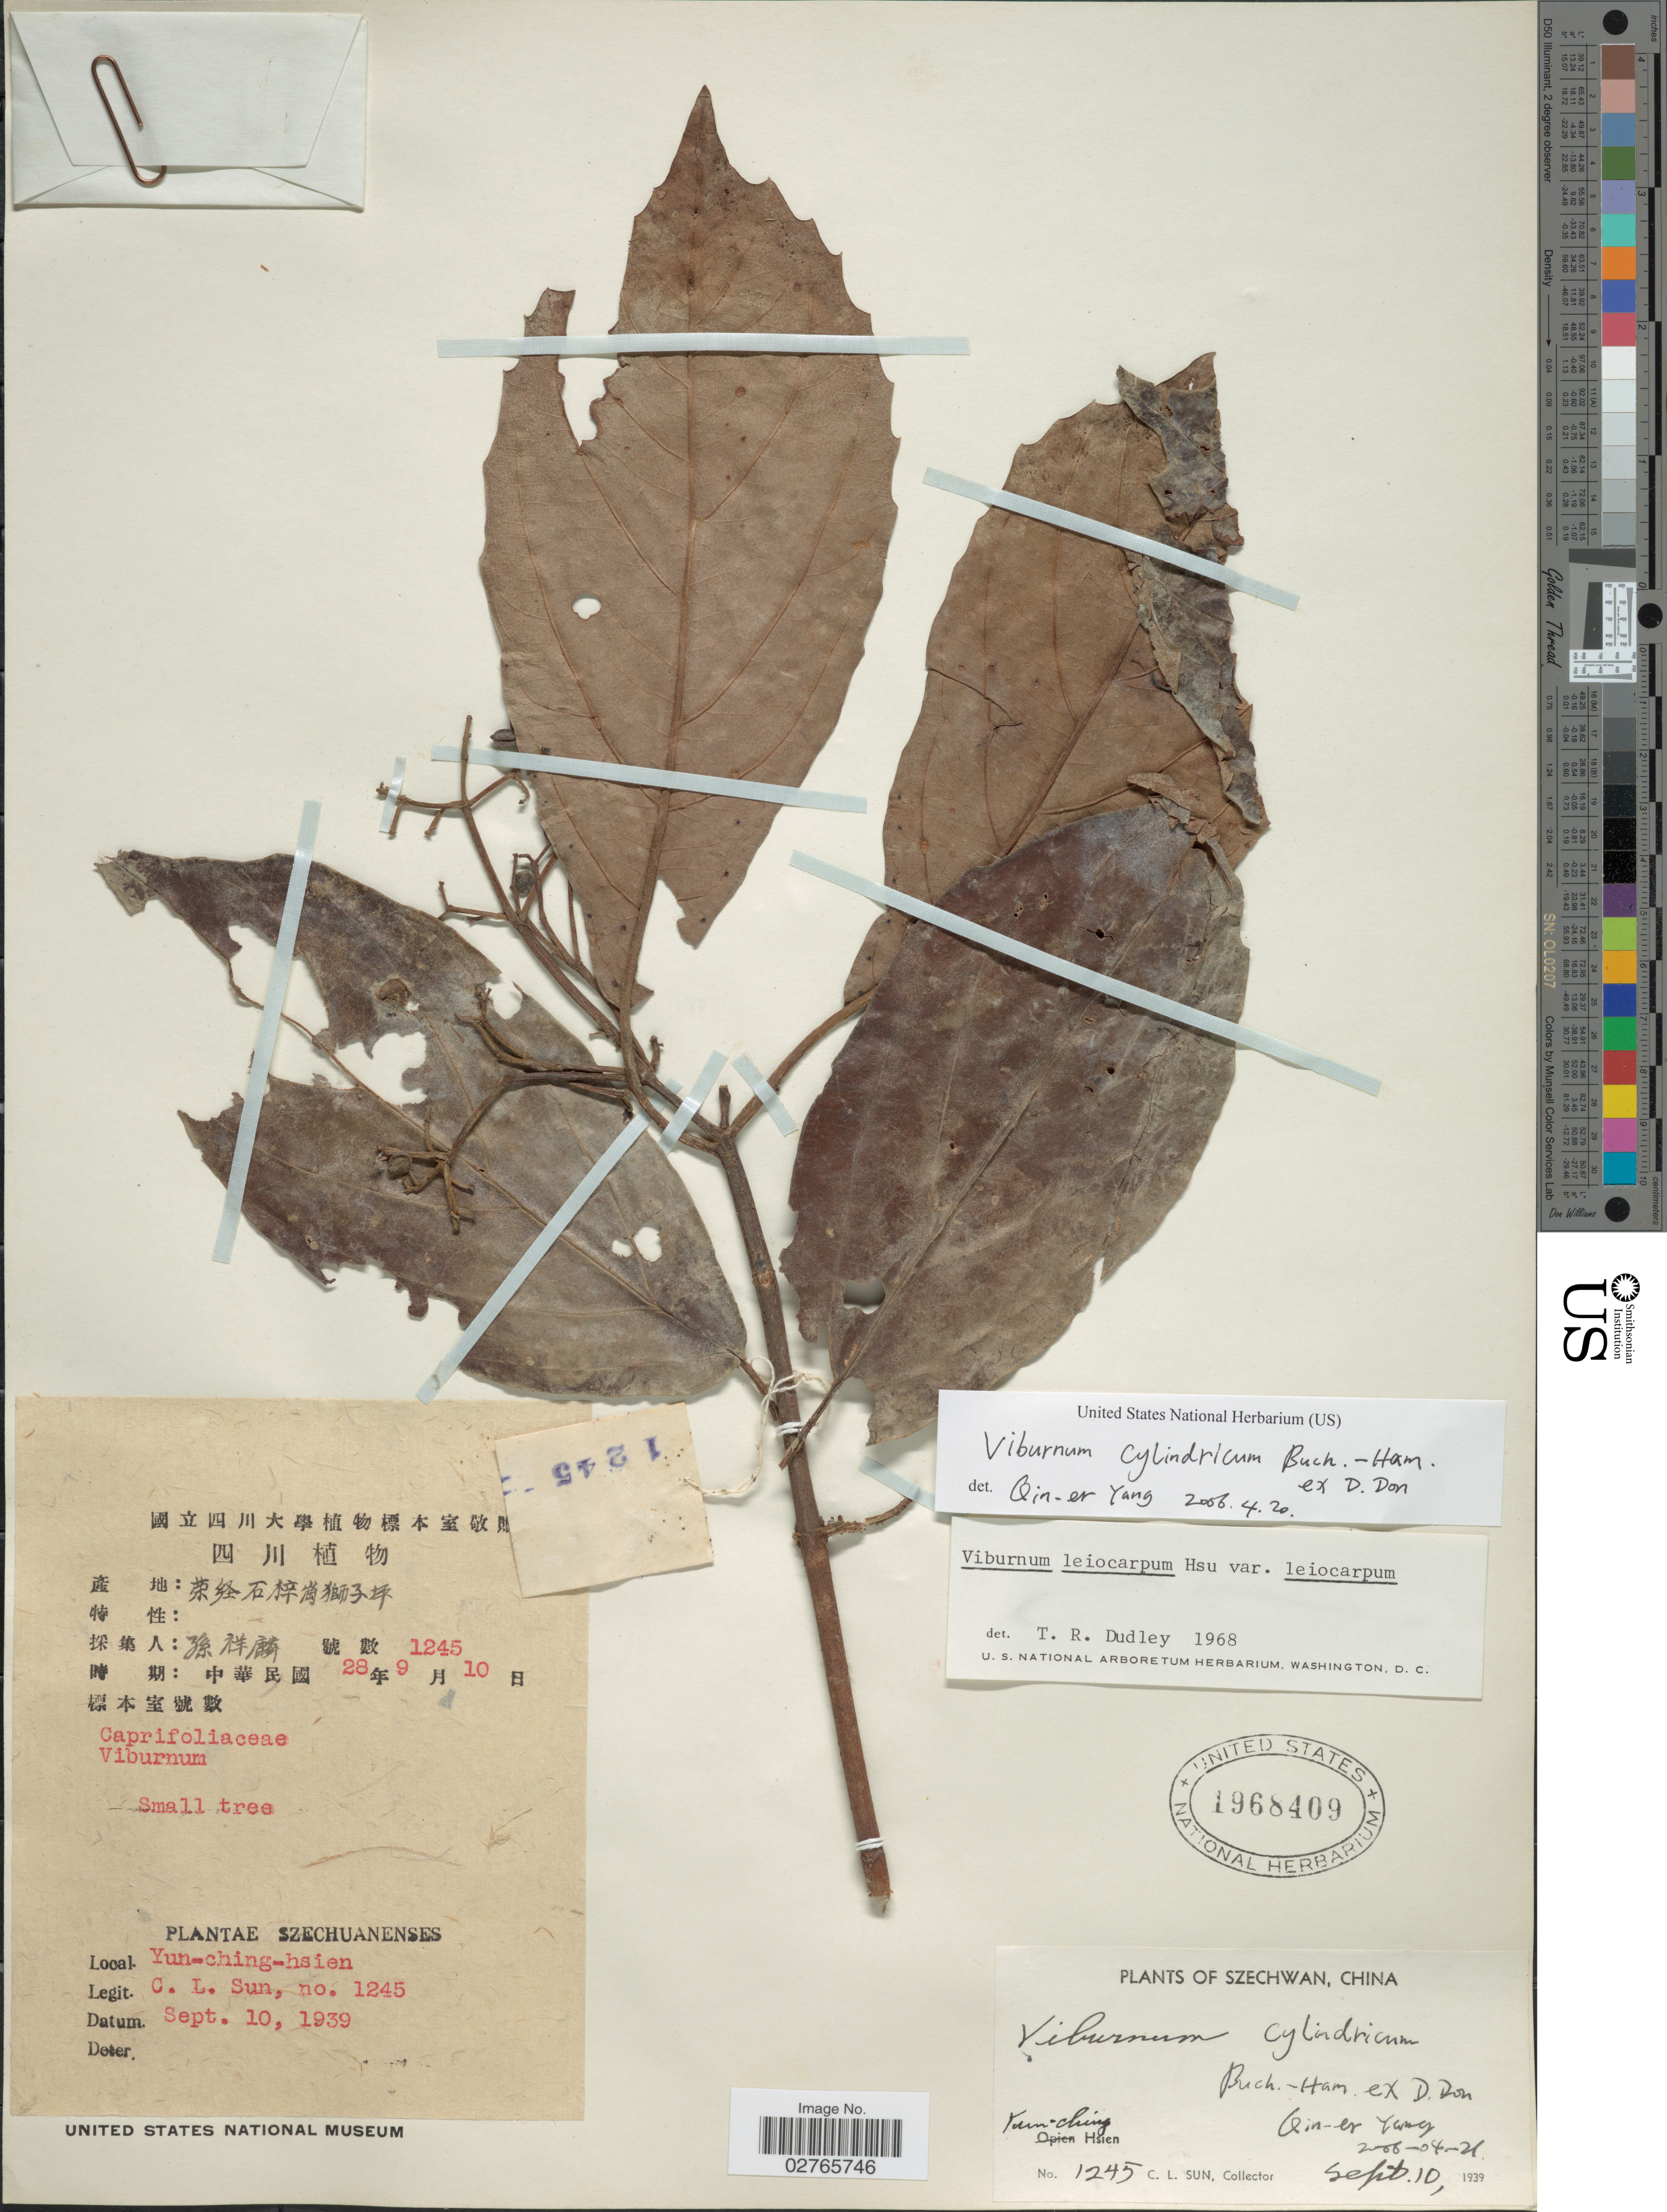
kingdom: Plantae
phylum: Tracheophyta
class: Magnoliopsida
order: Dipsacales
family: Viburnaceae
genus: Viburnum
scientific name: Viburnum cylindricum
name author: Buch.-Ham.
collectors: C. Sun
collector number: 1245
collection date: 1939-09-10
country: China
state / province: Sichuan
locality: Szechuanenses. Yun-ching-hsien.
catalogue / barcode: US 1968409